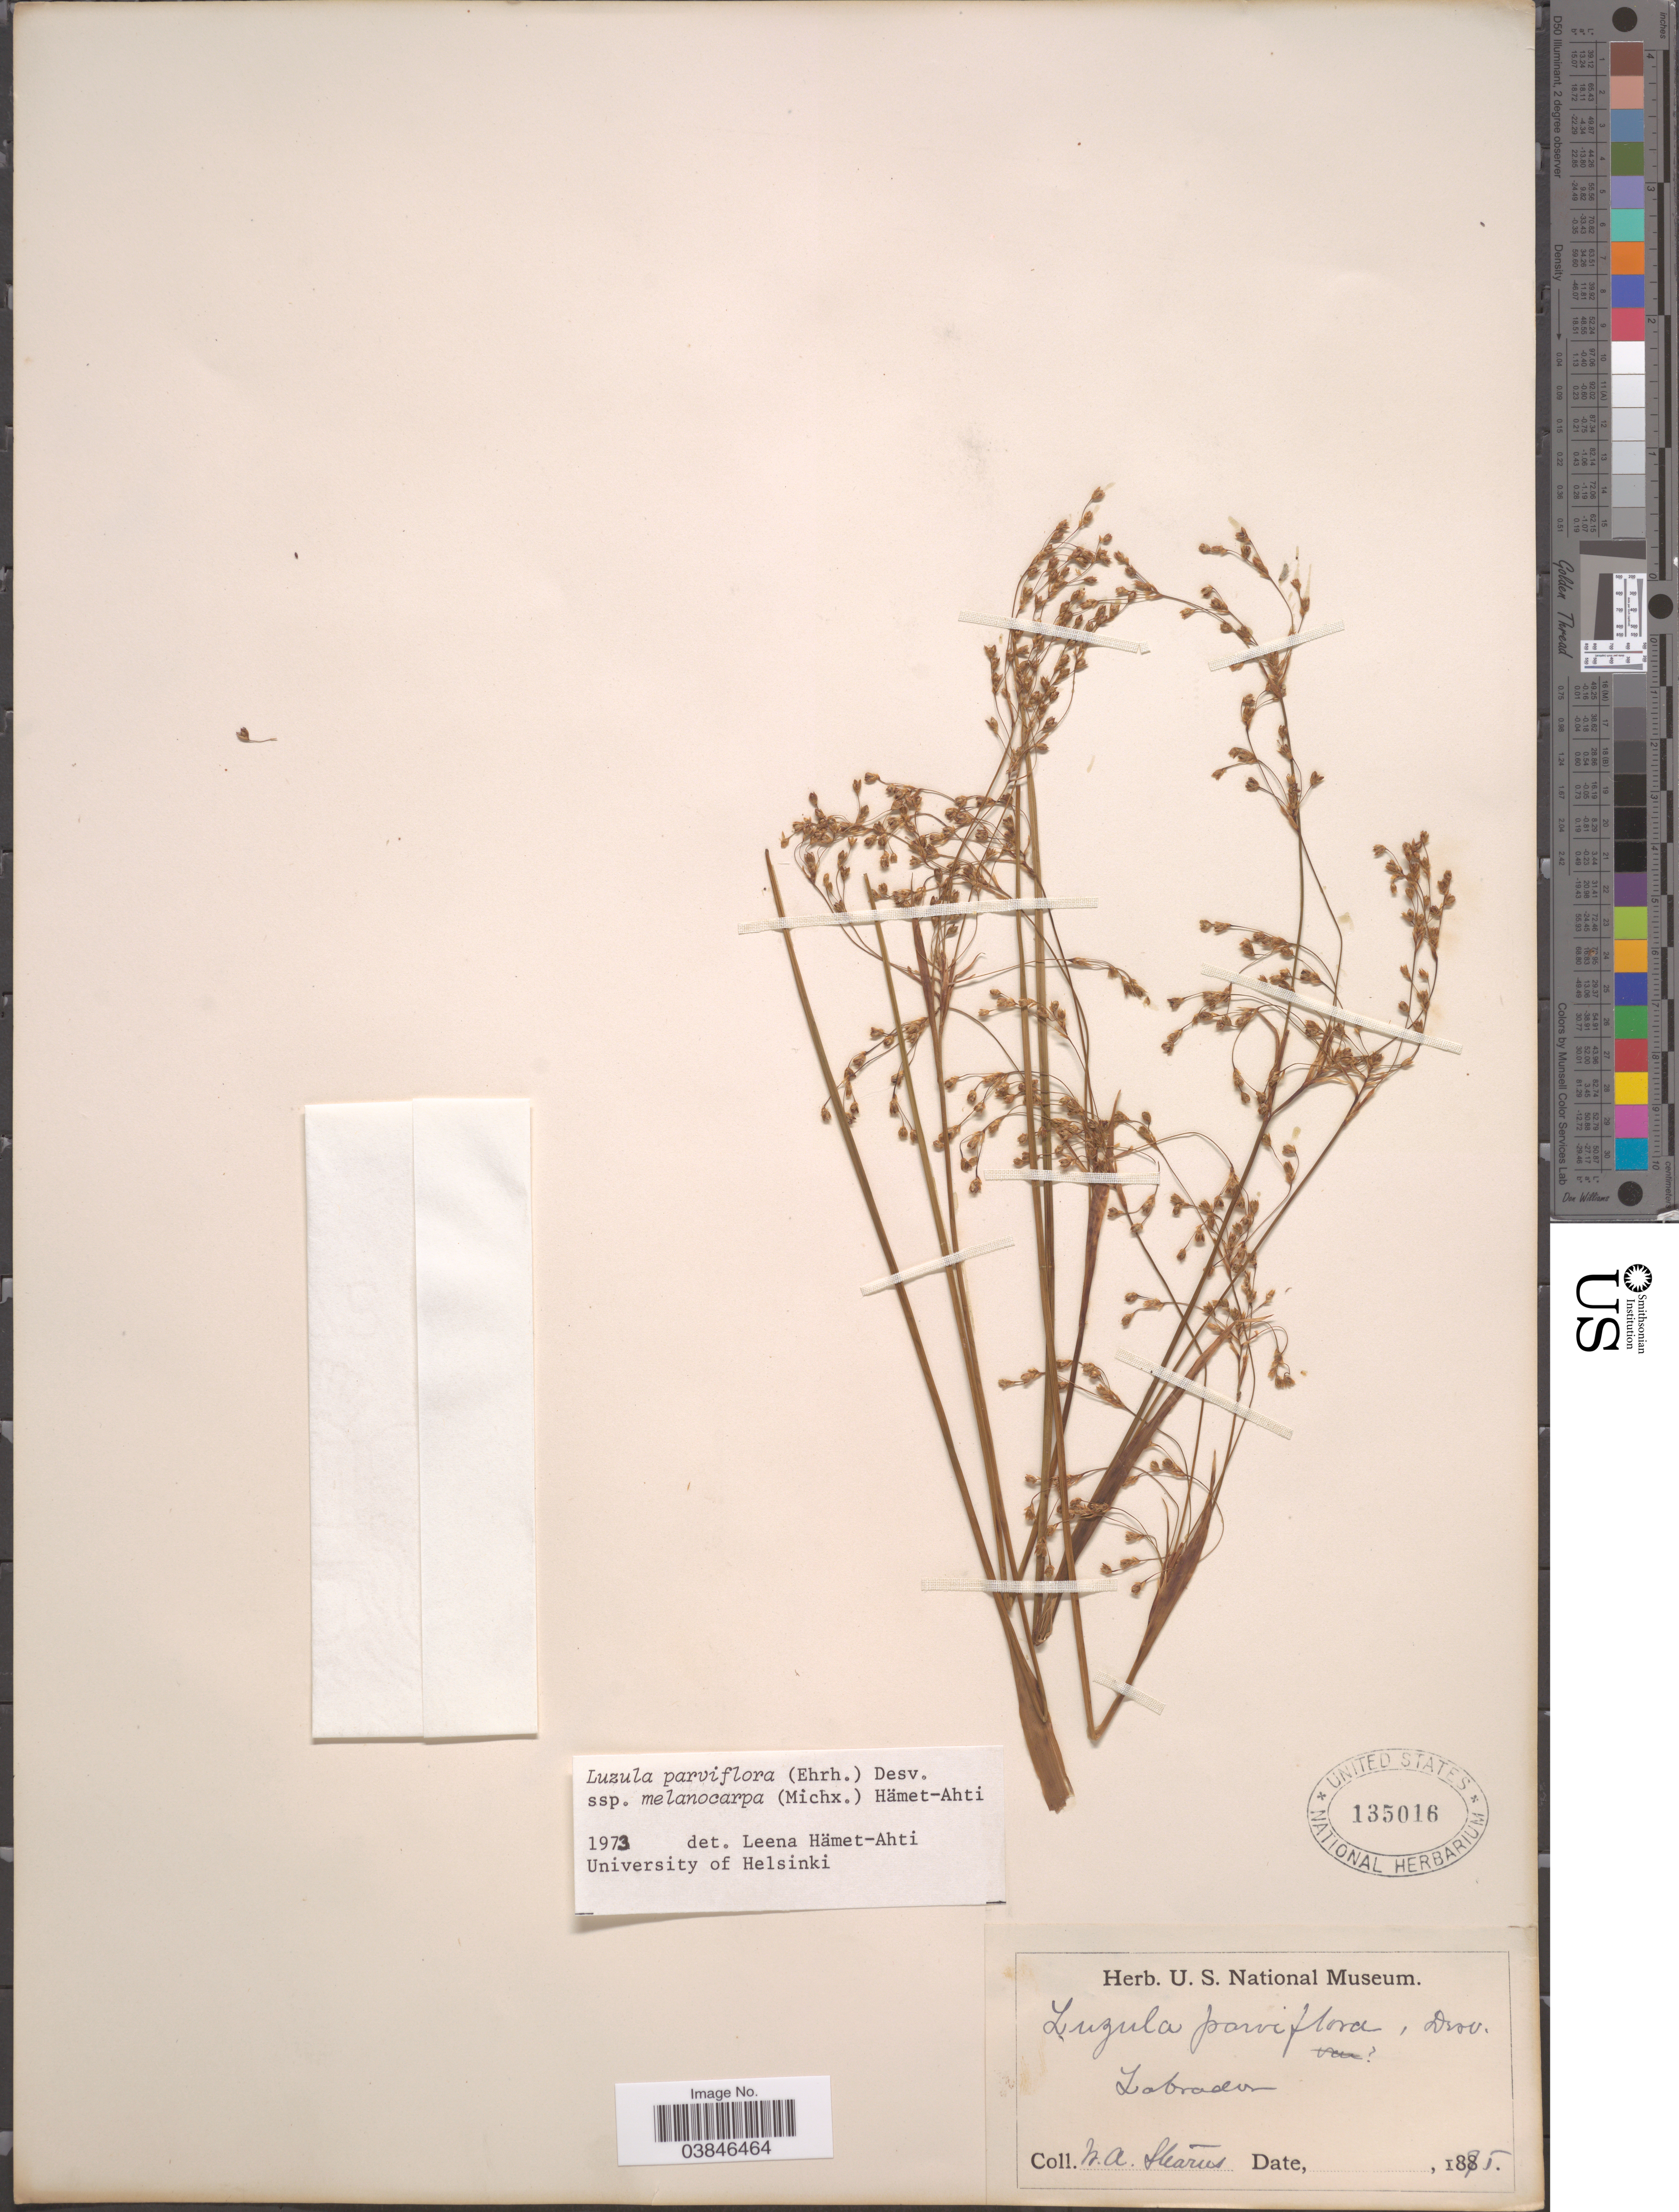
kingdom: Plantae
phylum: Tracheophyta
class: Liliopsida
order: Poales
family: Juncaceae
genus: Luzula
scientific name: Luzula parviflora subsp. melanocarpa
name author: Desv.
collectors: W. Stearns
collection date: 1875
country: Canada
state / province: Newfoundland and Labrador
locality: Labrador.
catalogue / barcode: US 135016